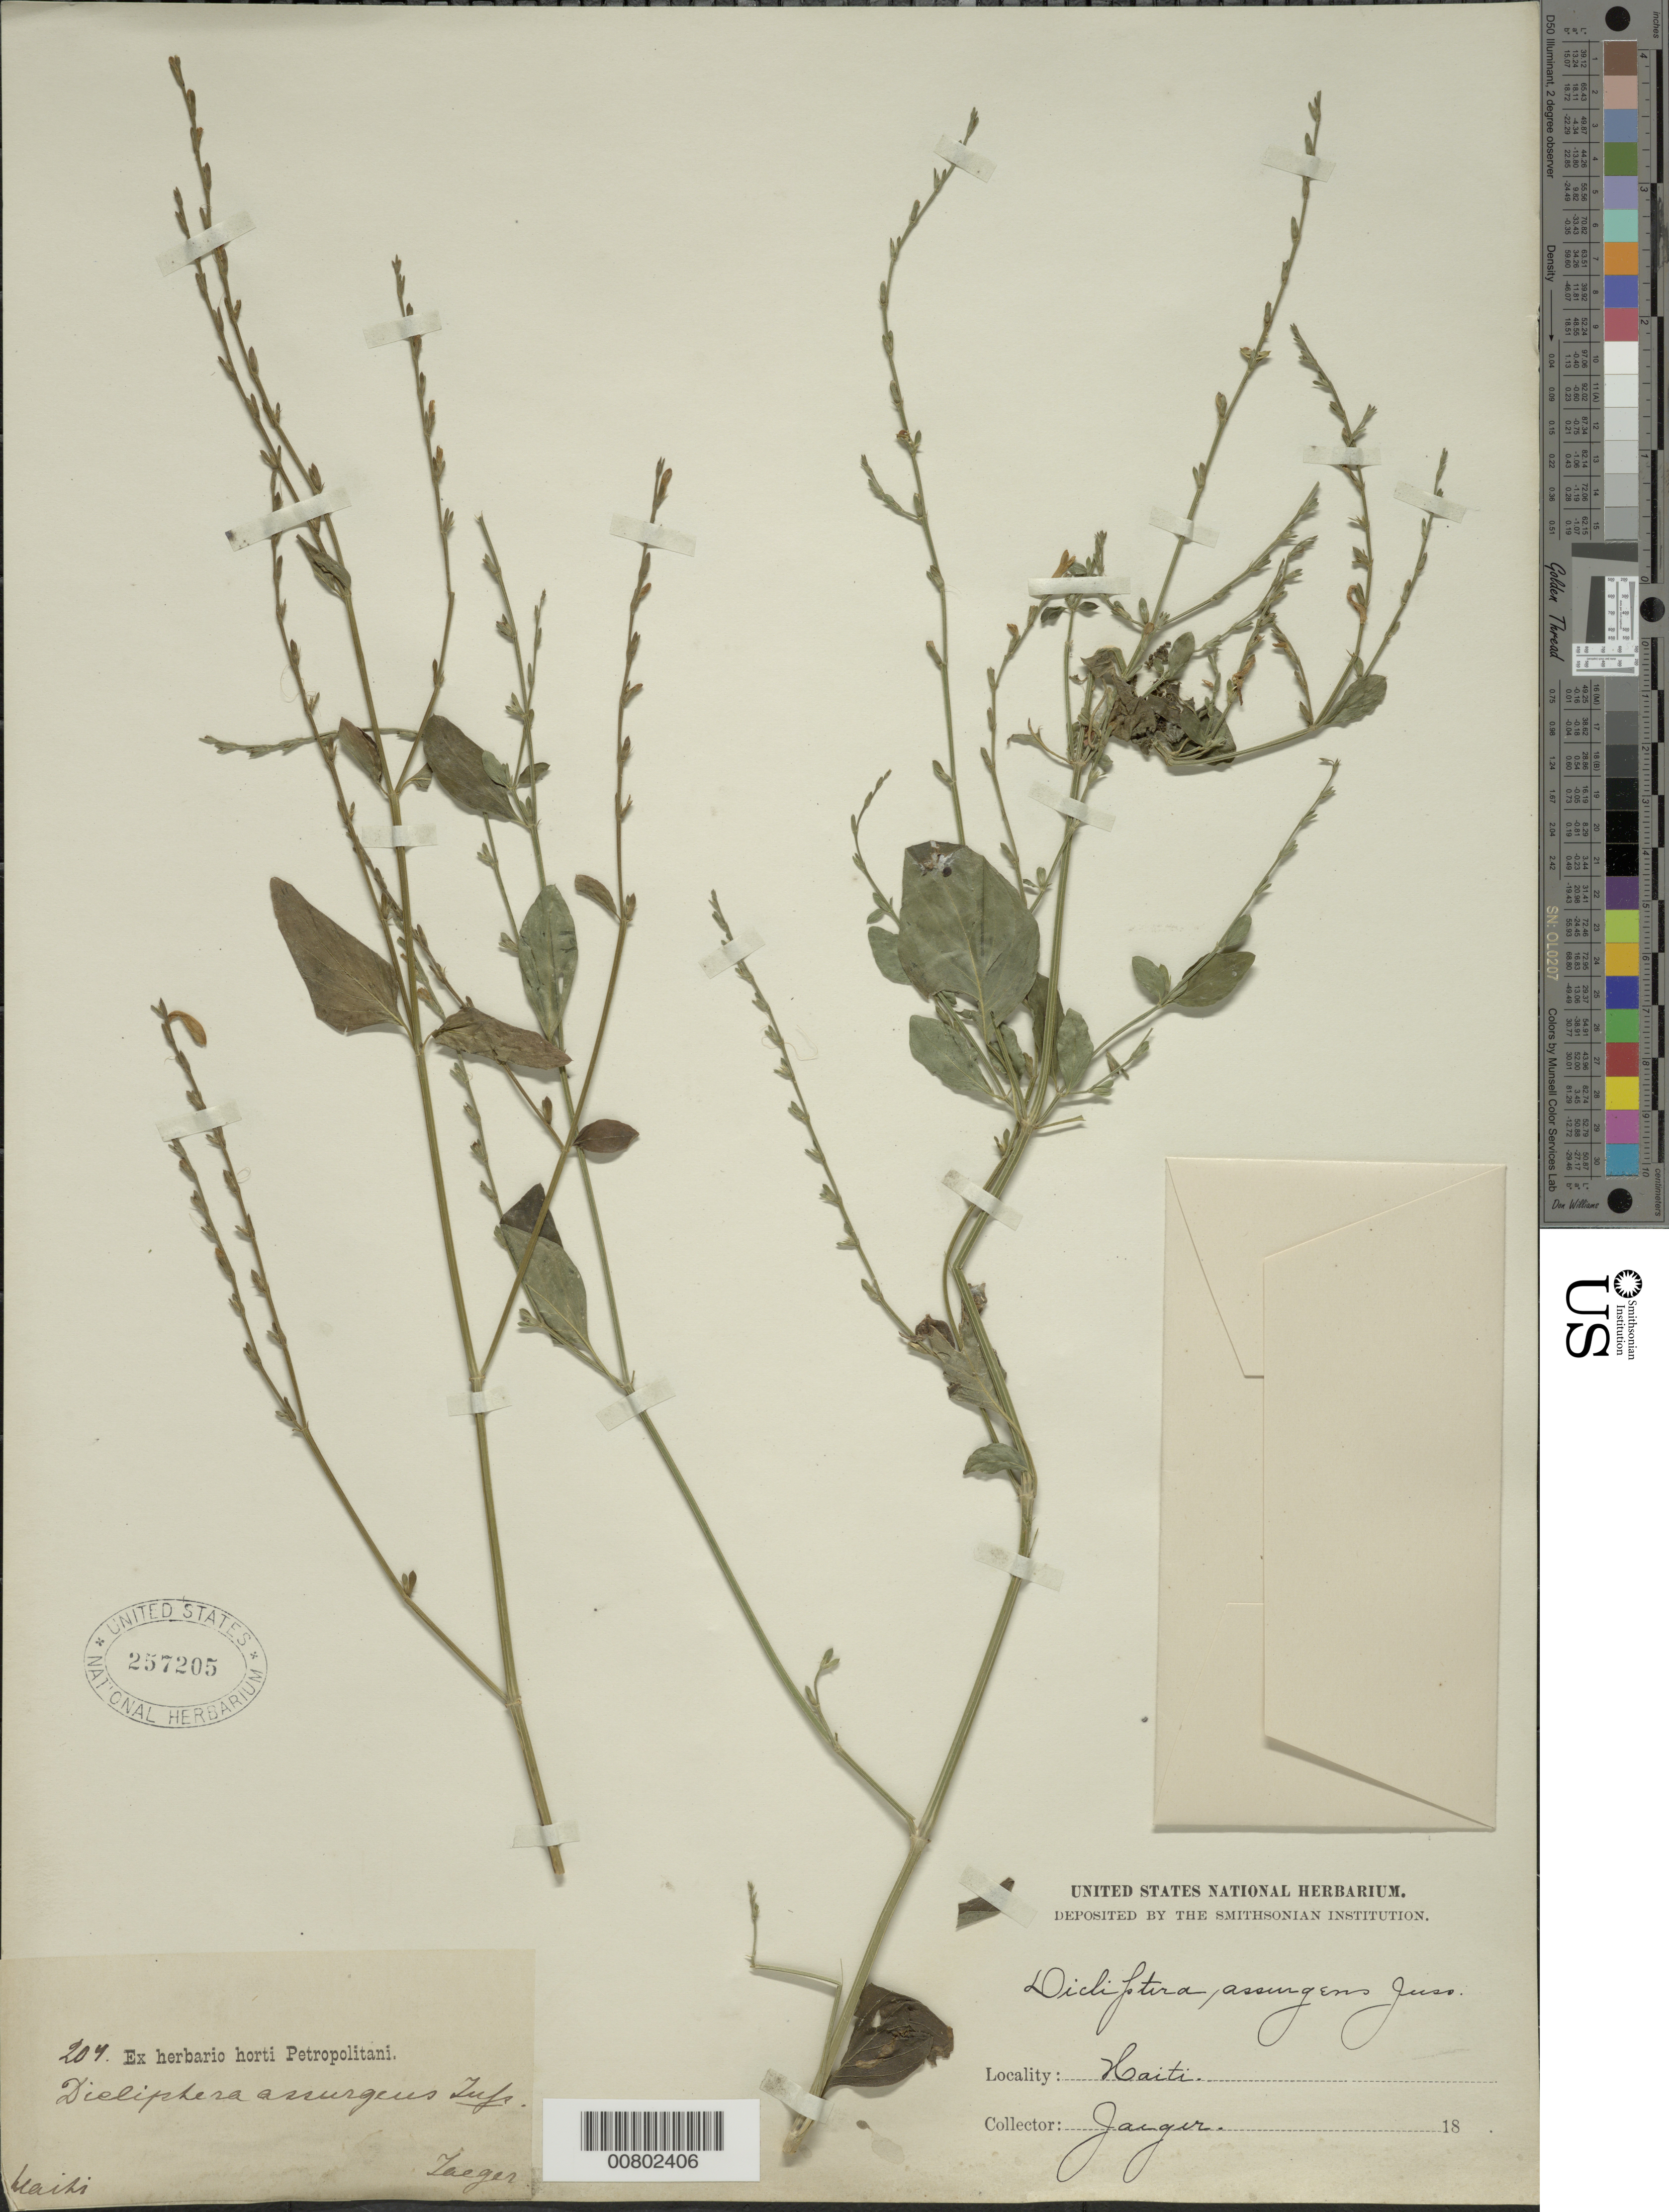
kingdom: Plantae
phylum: Tracheophyta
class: Magnoliopsida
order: Lamiales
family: Acanthaceae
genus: Dicliptera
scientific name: Dicliptera sexangularis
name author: (L.) Juss.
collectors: -. Jaeger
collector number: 204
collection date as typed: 18--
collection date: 1800/1899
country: Haiti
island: Hispaniola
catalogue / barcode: US 257205